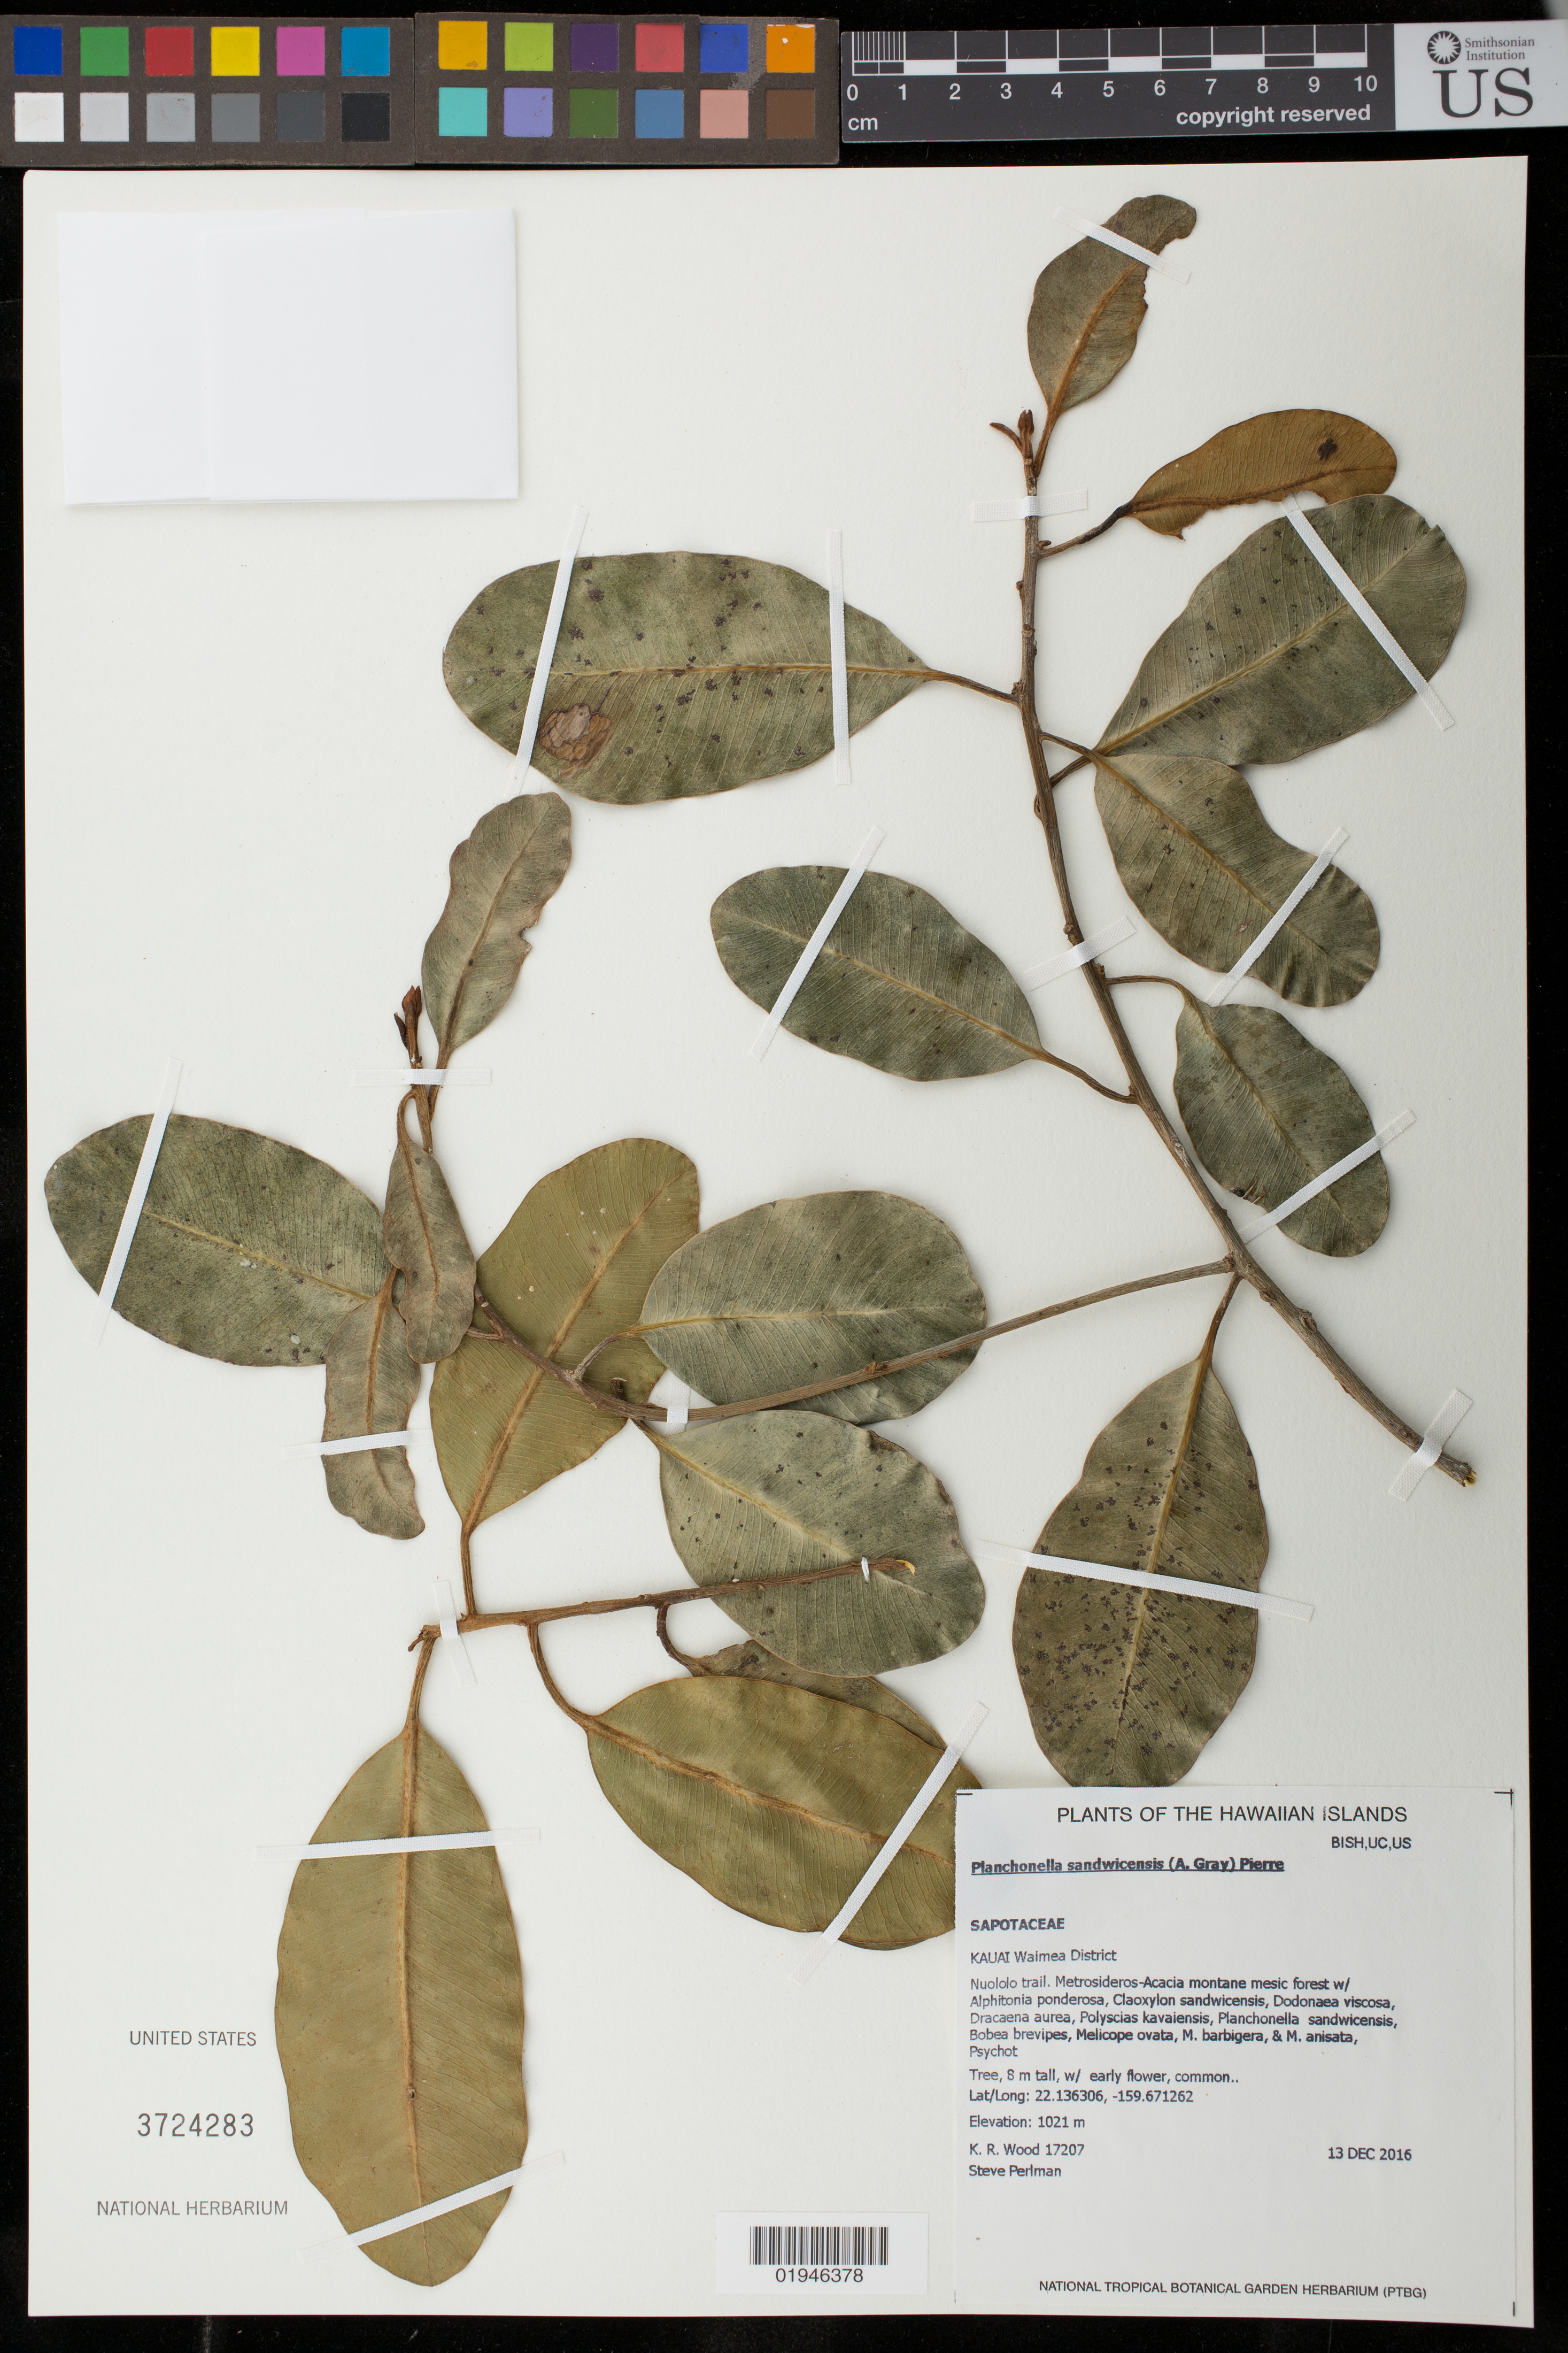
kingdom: Plantae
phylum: Tracheophyta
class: Magnoliopsida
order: Ericales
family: Sapotaceae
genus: Planchonella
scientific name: Planchonella sandwicensis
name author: (A. Gray) Pierre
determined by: Havran, J. C.; et al.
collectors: K. R. Wood & S. P. Perlman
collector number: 17207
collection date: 2016-12-13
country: United States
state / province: Hawaii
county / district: Kauai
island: Kaua'i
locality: Waimea District, Nuololo trail.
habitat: Montane mesic forest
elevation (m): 1021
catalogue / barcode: US 3724283